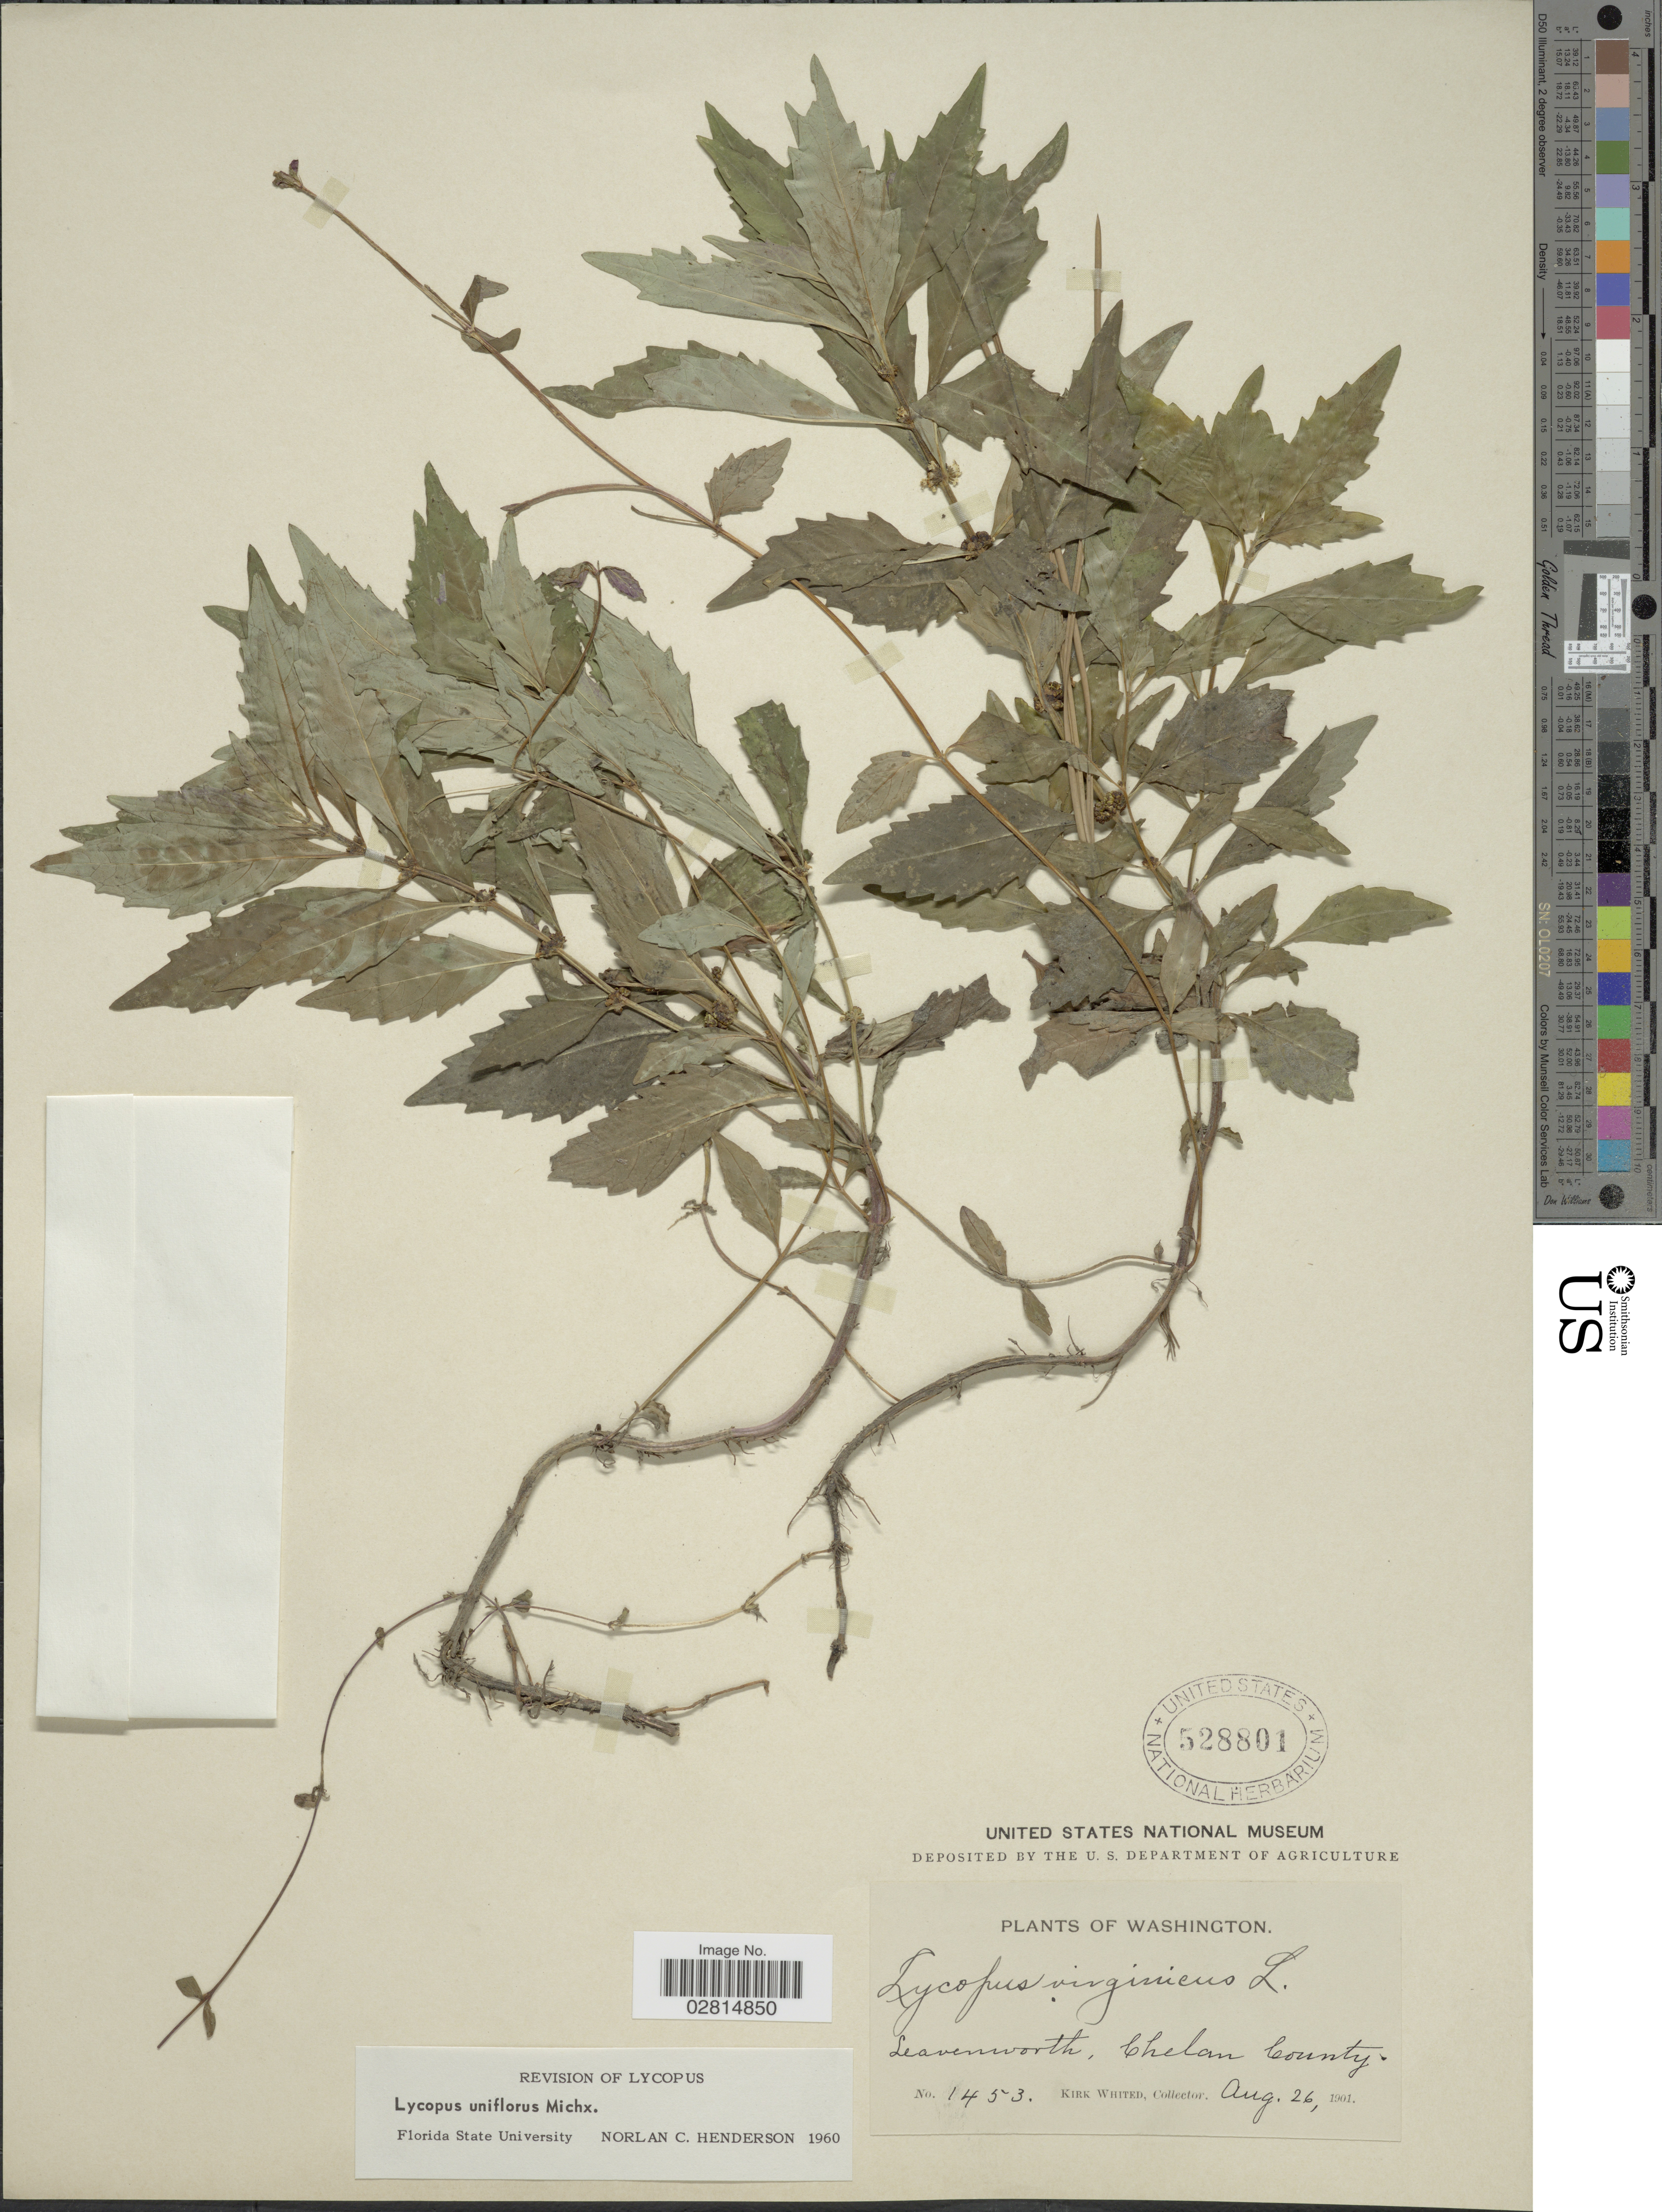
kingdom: Plantae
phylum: Tracheophyta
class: Magnoliopsida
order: Lamiales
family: Lamiaceae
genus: Lycopus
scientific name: Lycopus uniflorus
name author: Michx.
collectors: K. Whited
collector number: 1453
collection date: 1901-08-26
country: United States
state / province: Washington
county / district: Chelan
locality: Leavenworth, Chelan County.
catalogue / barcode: US 528801